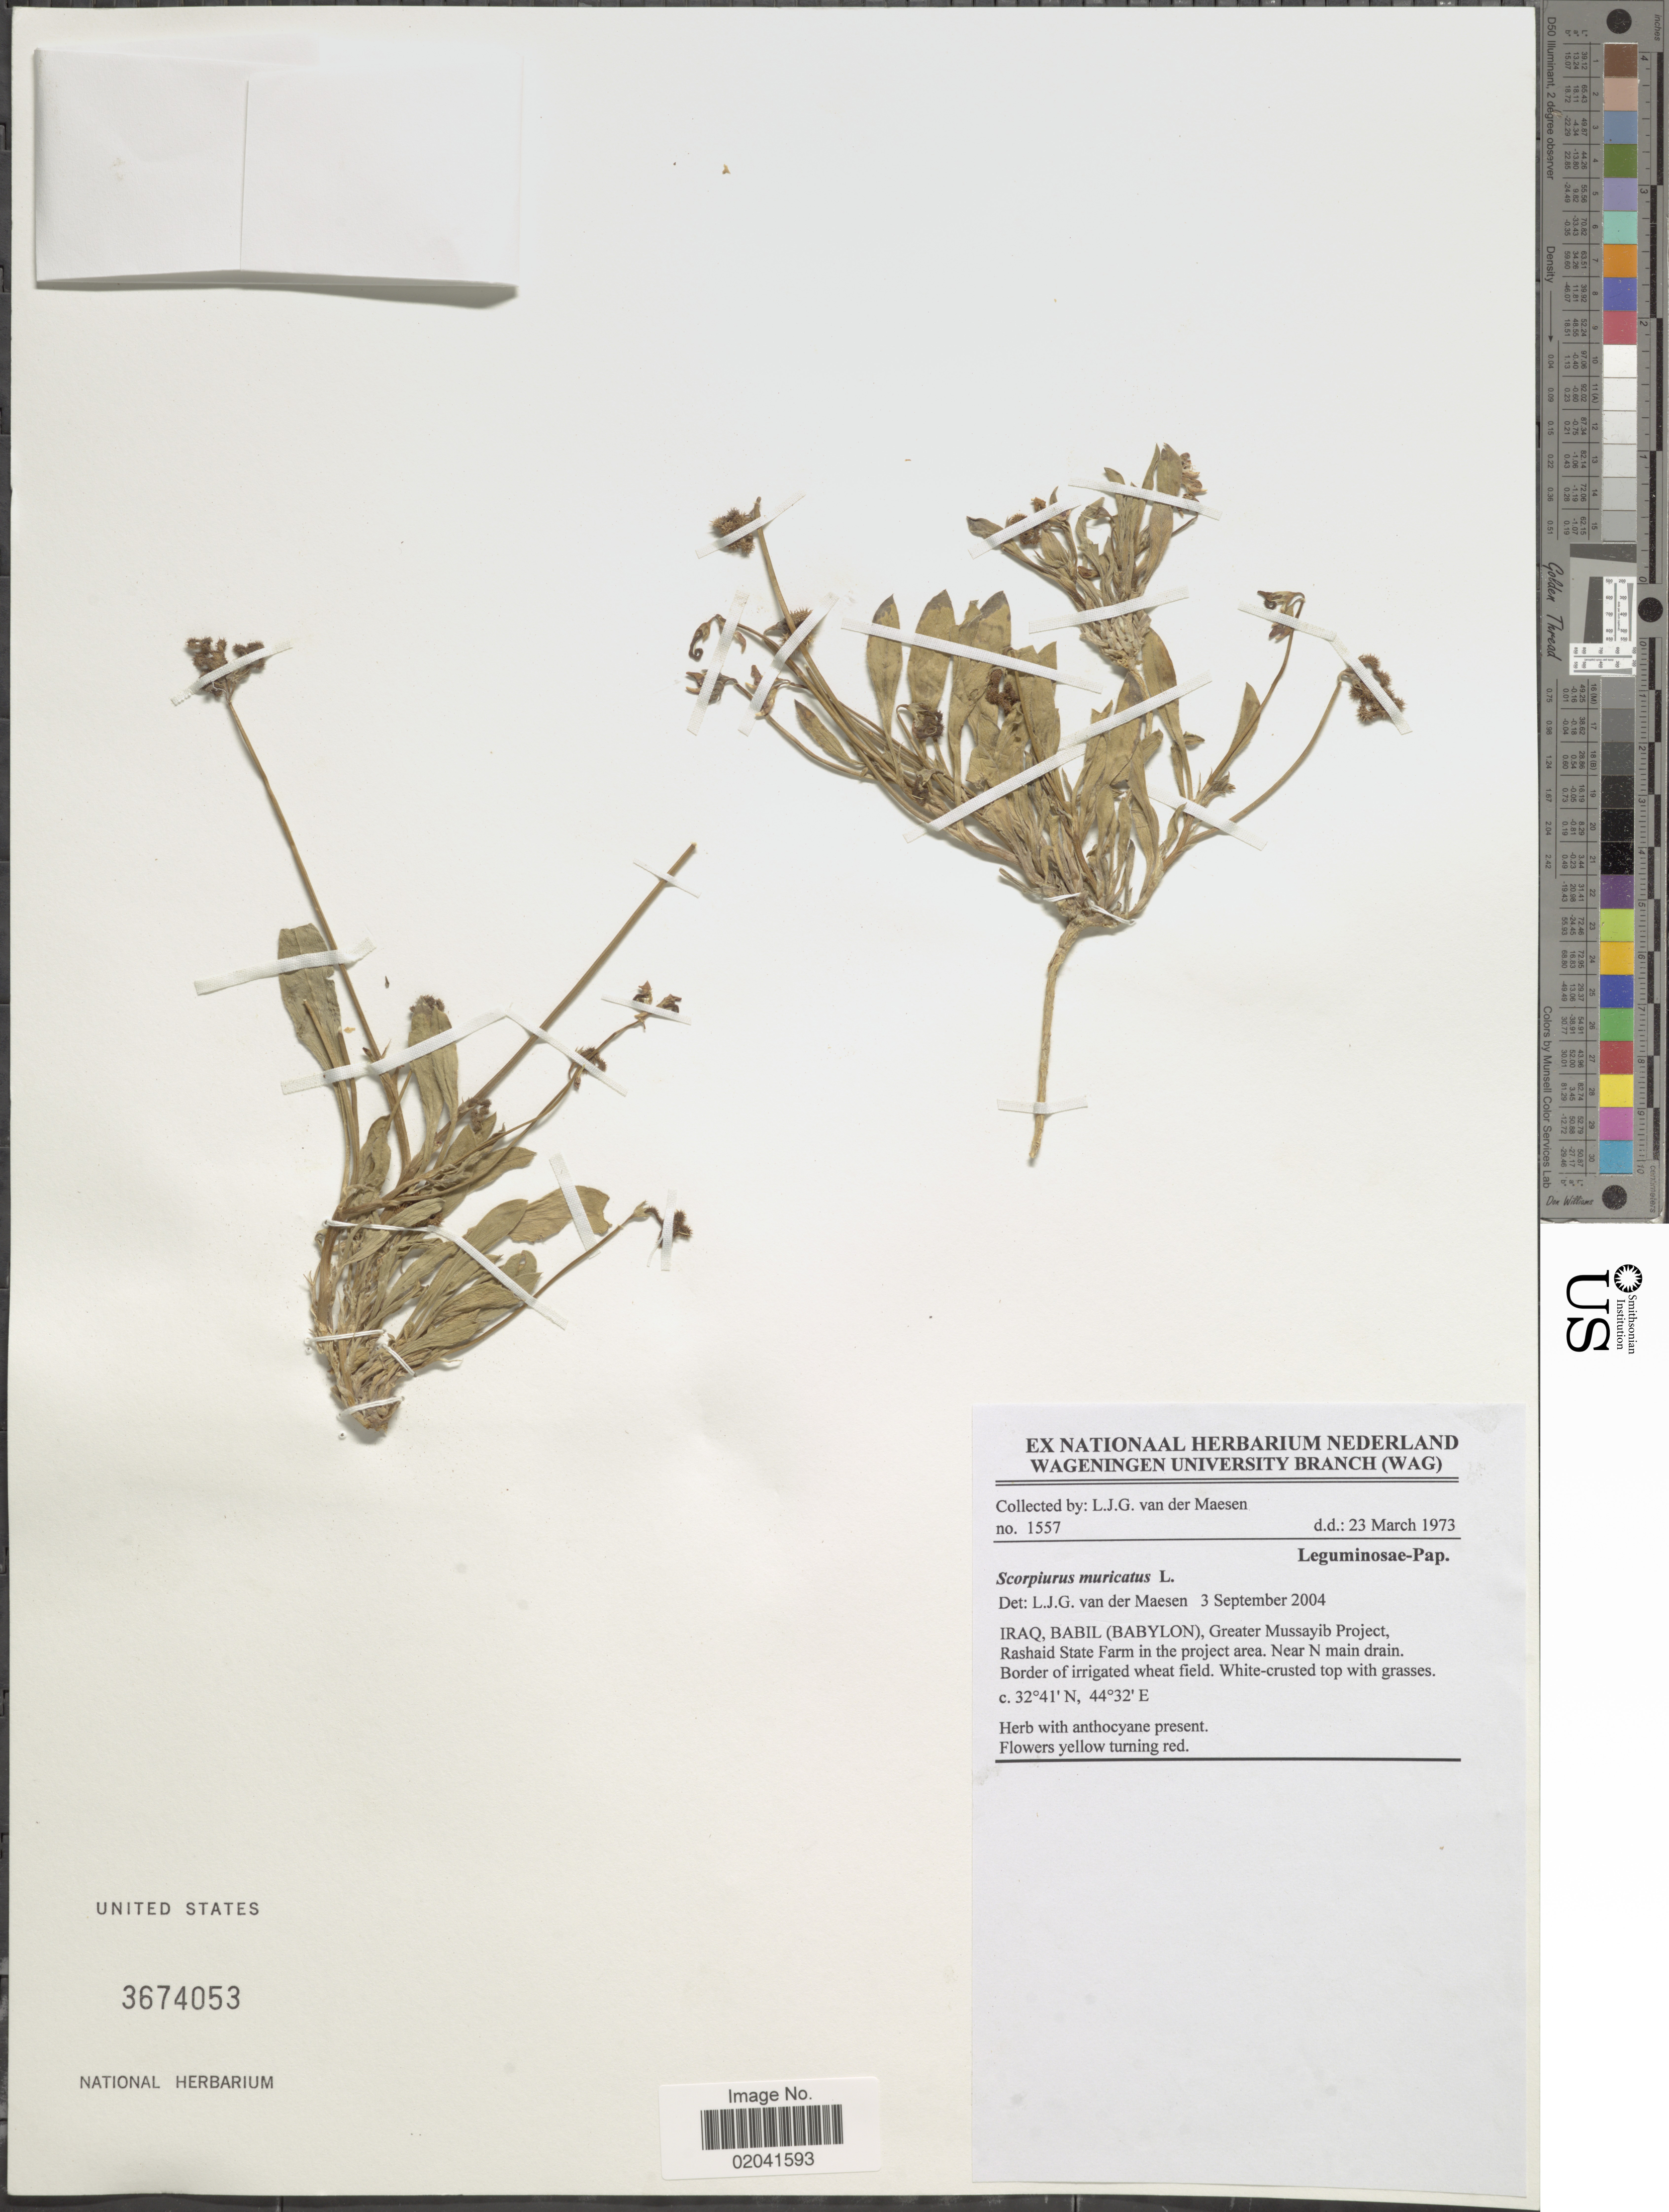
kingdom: Plantae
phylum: Tracheophyta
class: Magnoliopsida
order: Fabales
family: Fabaceae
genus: Scorpiurus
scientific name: Scorpiurus muricatus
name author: L.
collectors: L. van der Maesen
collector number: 1557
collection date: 1973-03-23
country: Iraq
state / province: Babil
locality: Iraq, Babil (Babylon), Greater Mussayib Project, Rashaid State Farm in the project area. Near N main drain.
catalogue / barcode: US 3674053